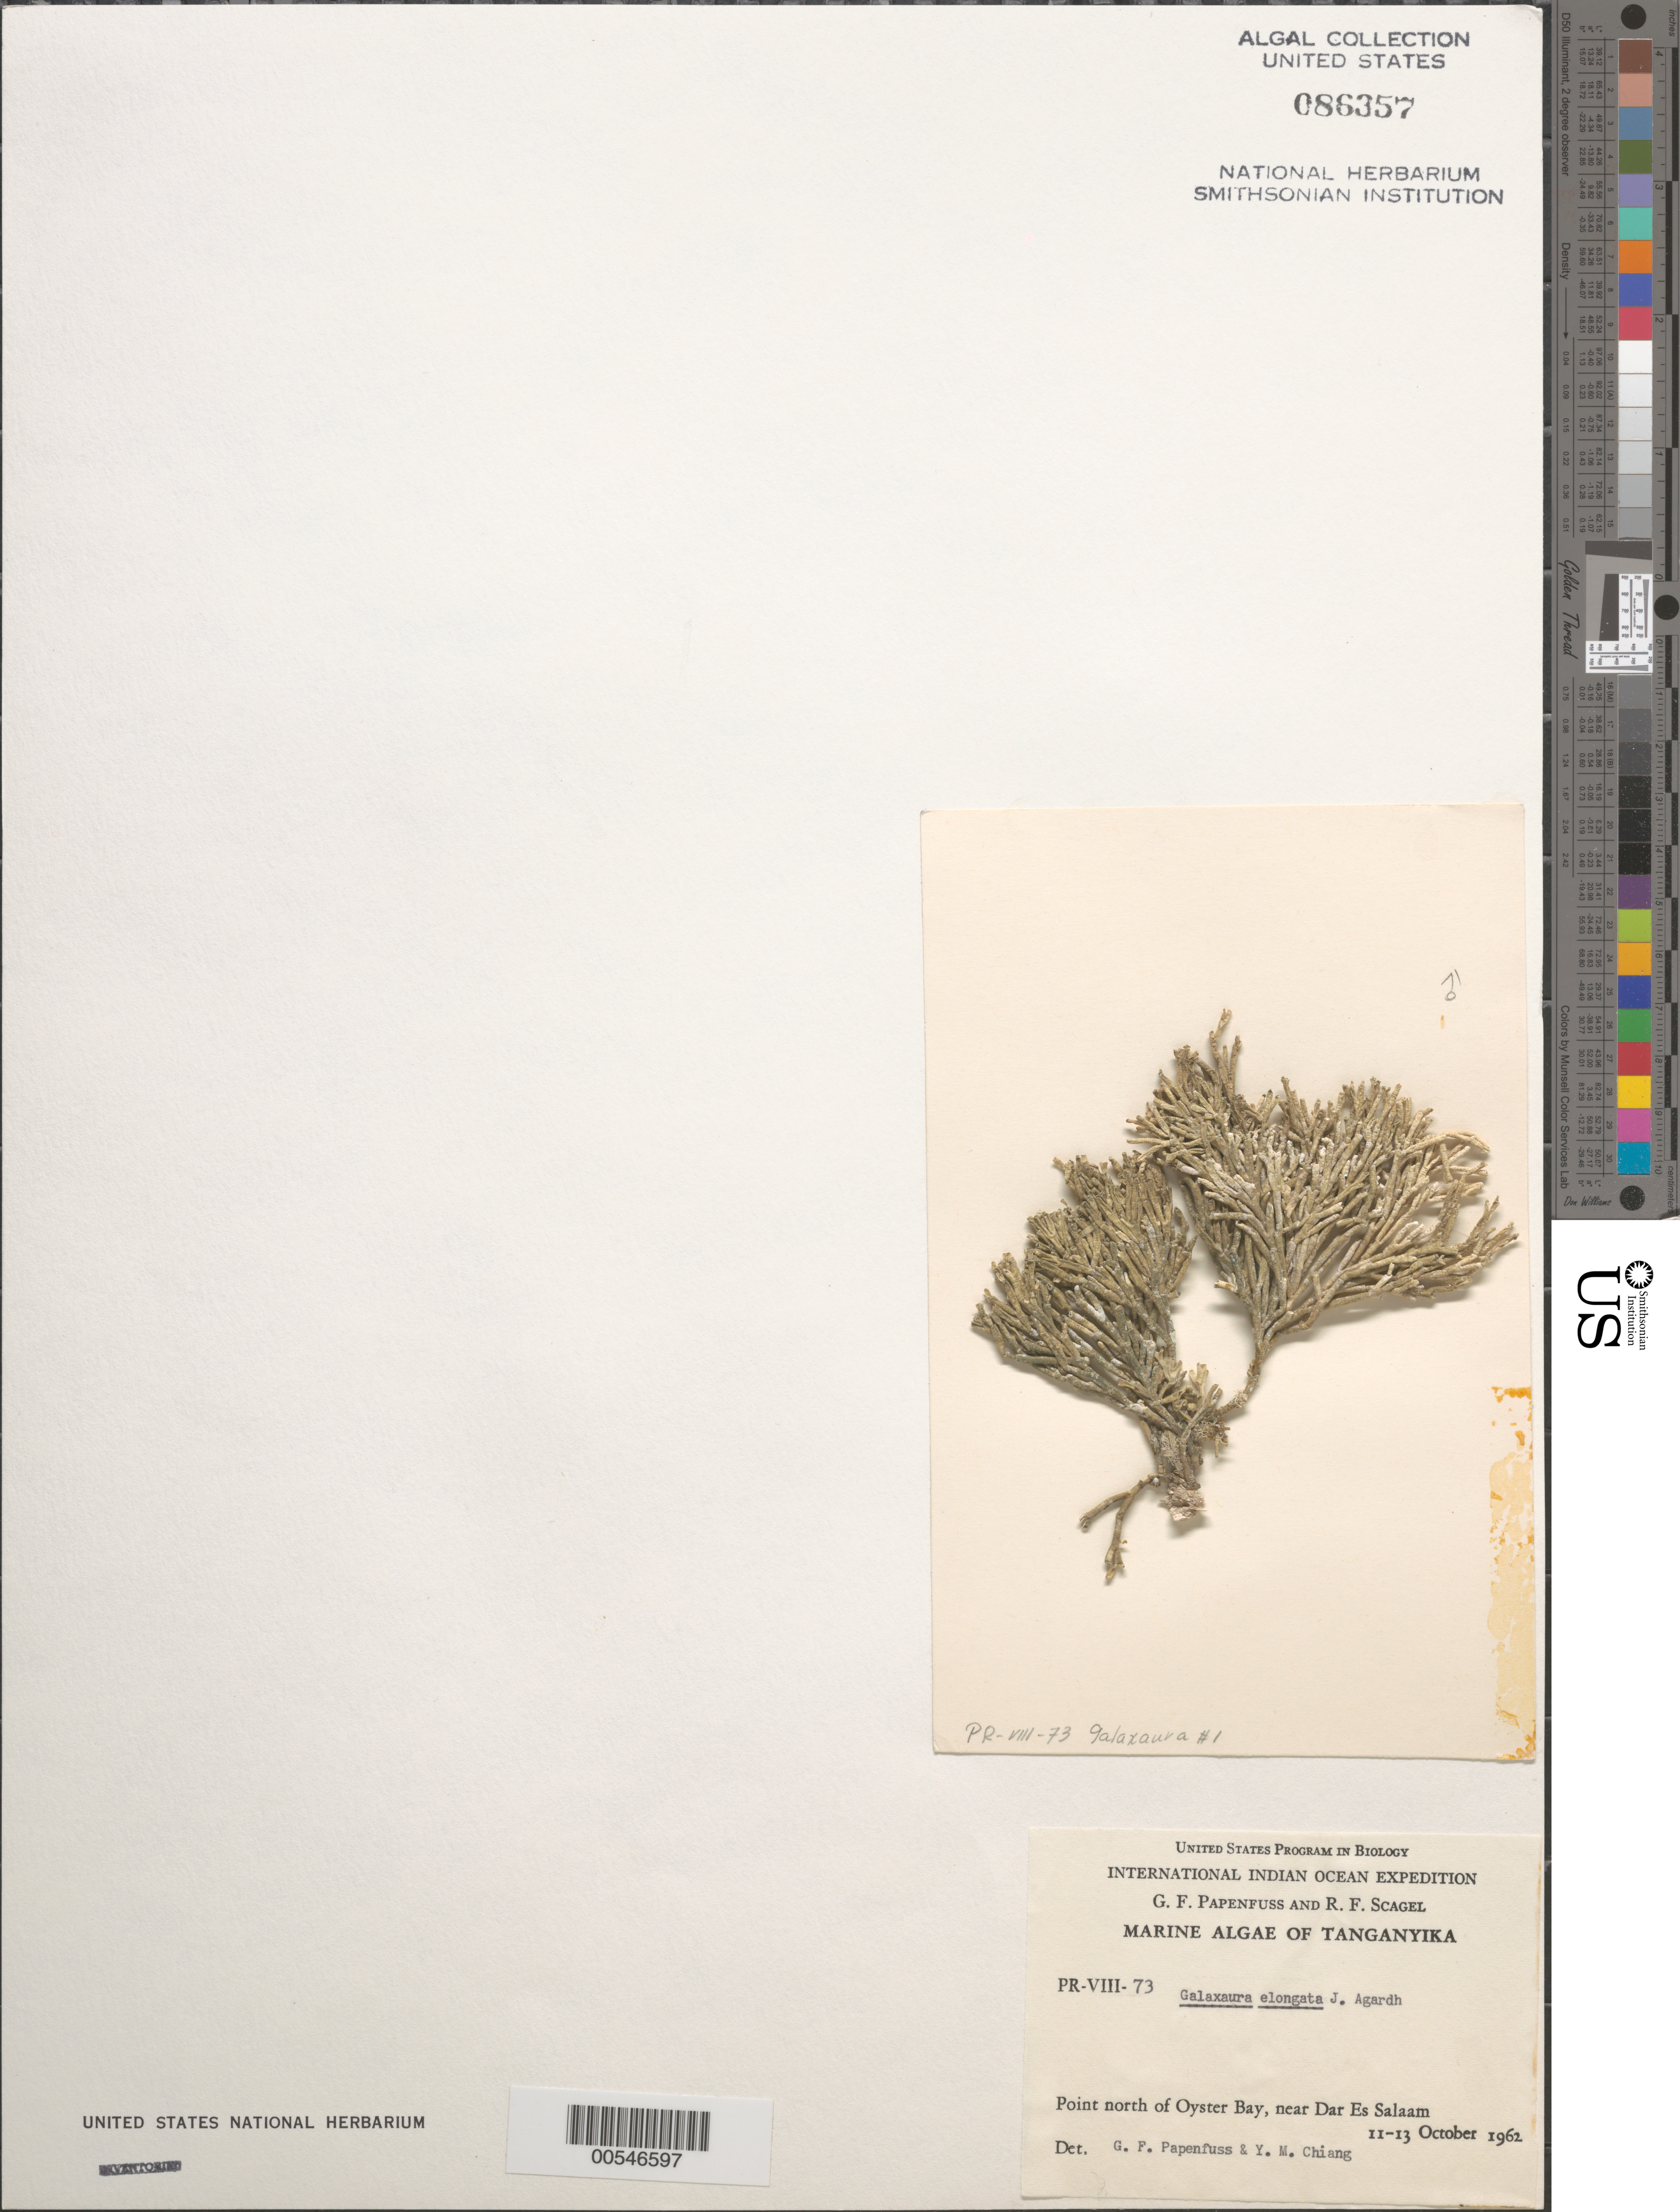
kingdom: Plantae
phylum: Rhodophyta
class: Florideophyceae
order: Nemaliales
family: Galaxauraceae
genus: Galaxaura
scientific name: Galaxaura elongata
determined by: Papenfuss, G. F.; Chiang, Y. M.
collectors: G. Papenfuss & R. F. Scagel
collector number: PR-VIII-73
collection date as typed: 11 Oct 1962 to 13 Oct 1962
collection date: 1962-10-11/1962-10-13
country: Tanzania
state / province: Dar es Salaam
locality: Point north of Oyster Bay, near Dar Es Salaam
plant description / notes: International Indian Ocean Expedition, 1962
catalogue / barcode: US 86357